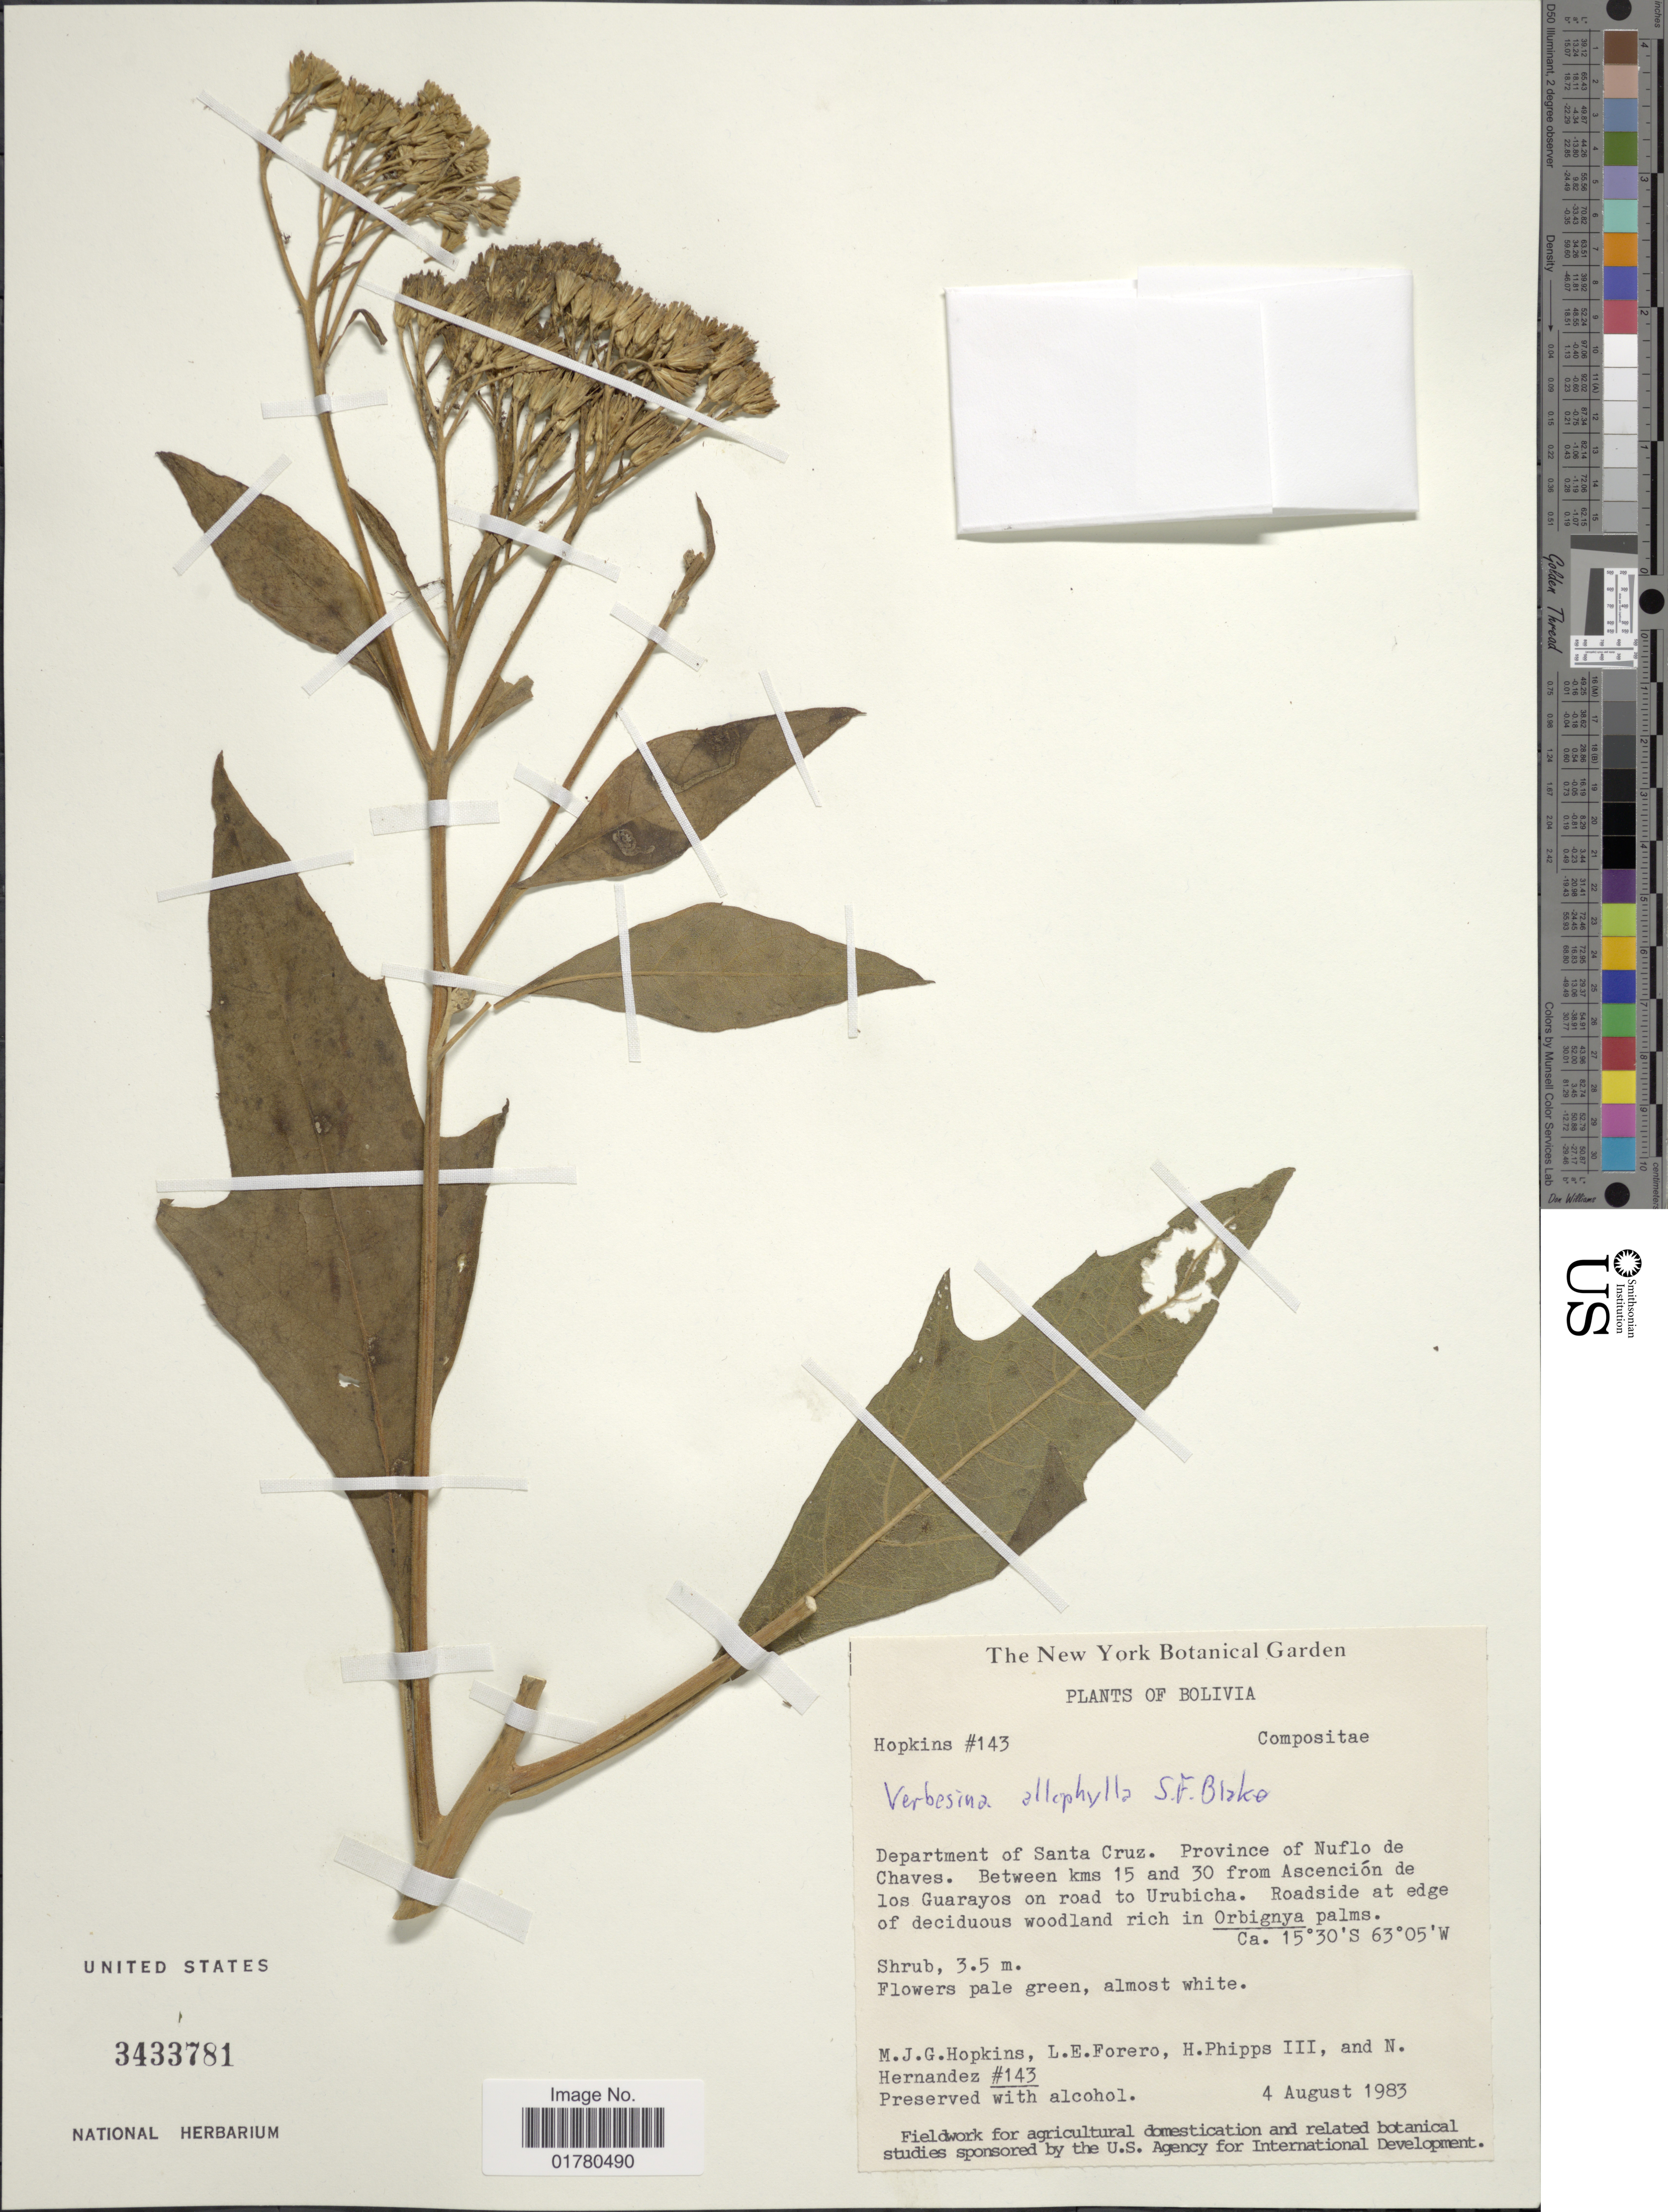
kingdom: Plantae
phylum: Tracheophyta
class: Magnoliopsida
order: Asterales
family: Asteraceae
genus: Verbesina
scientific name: Verbesina allophylla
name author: Blake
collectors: M. J. G. Hopkins, L. Forero, H. Phipps & N. Hernandez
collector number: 143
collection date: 1983-08-04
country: Bolivia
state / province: Santa Cruz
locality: Department of Santa Cruz. Province of Nuflo de Chaves. Between kms 15 and 30 from los Guarayos on road to Urubicha. Roadside at edge of deciduous woodland rich in Orbignya palms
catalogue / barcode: US 3433781